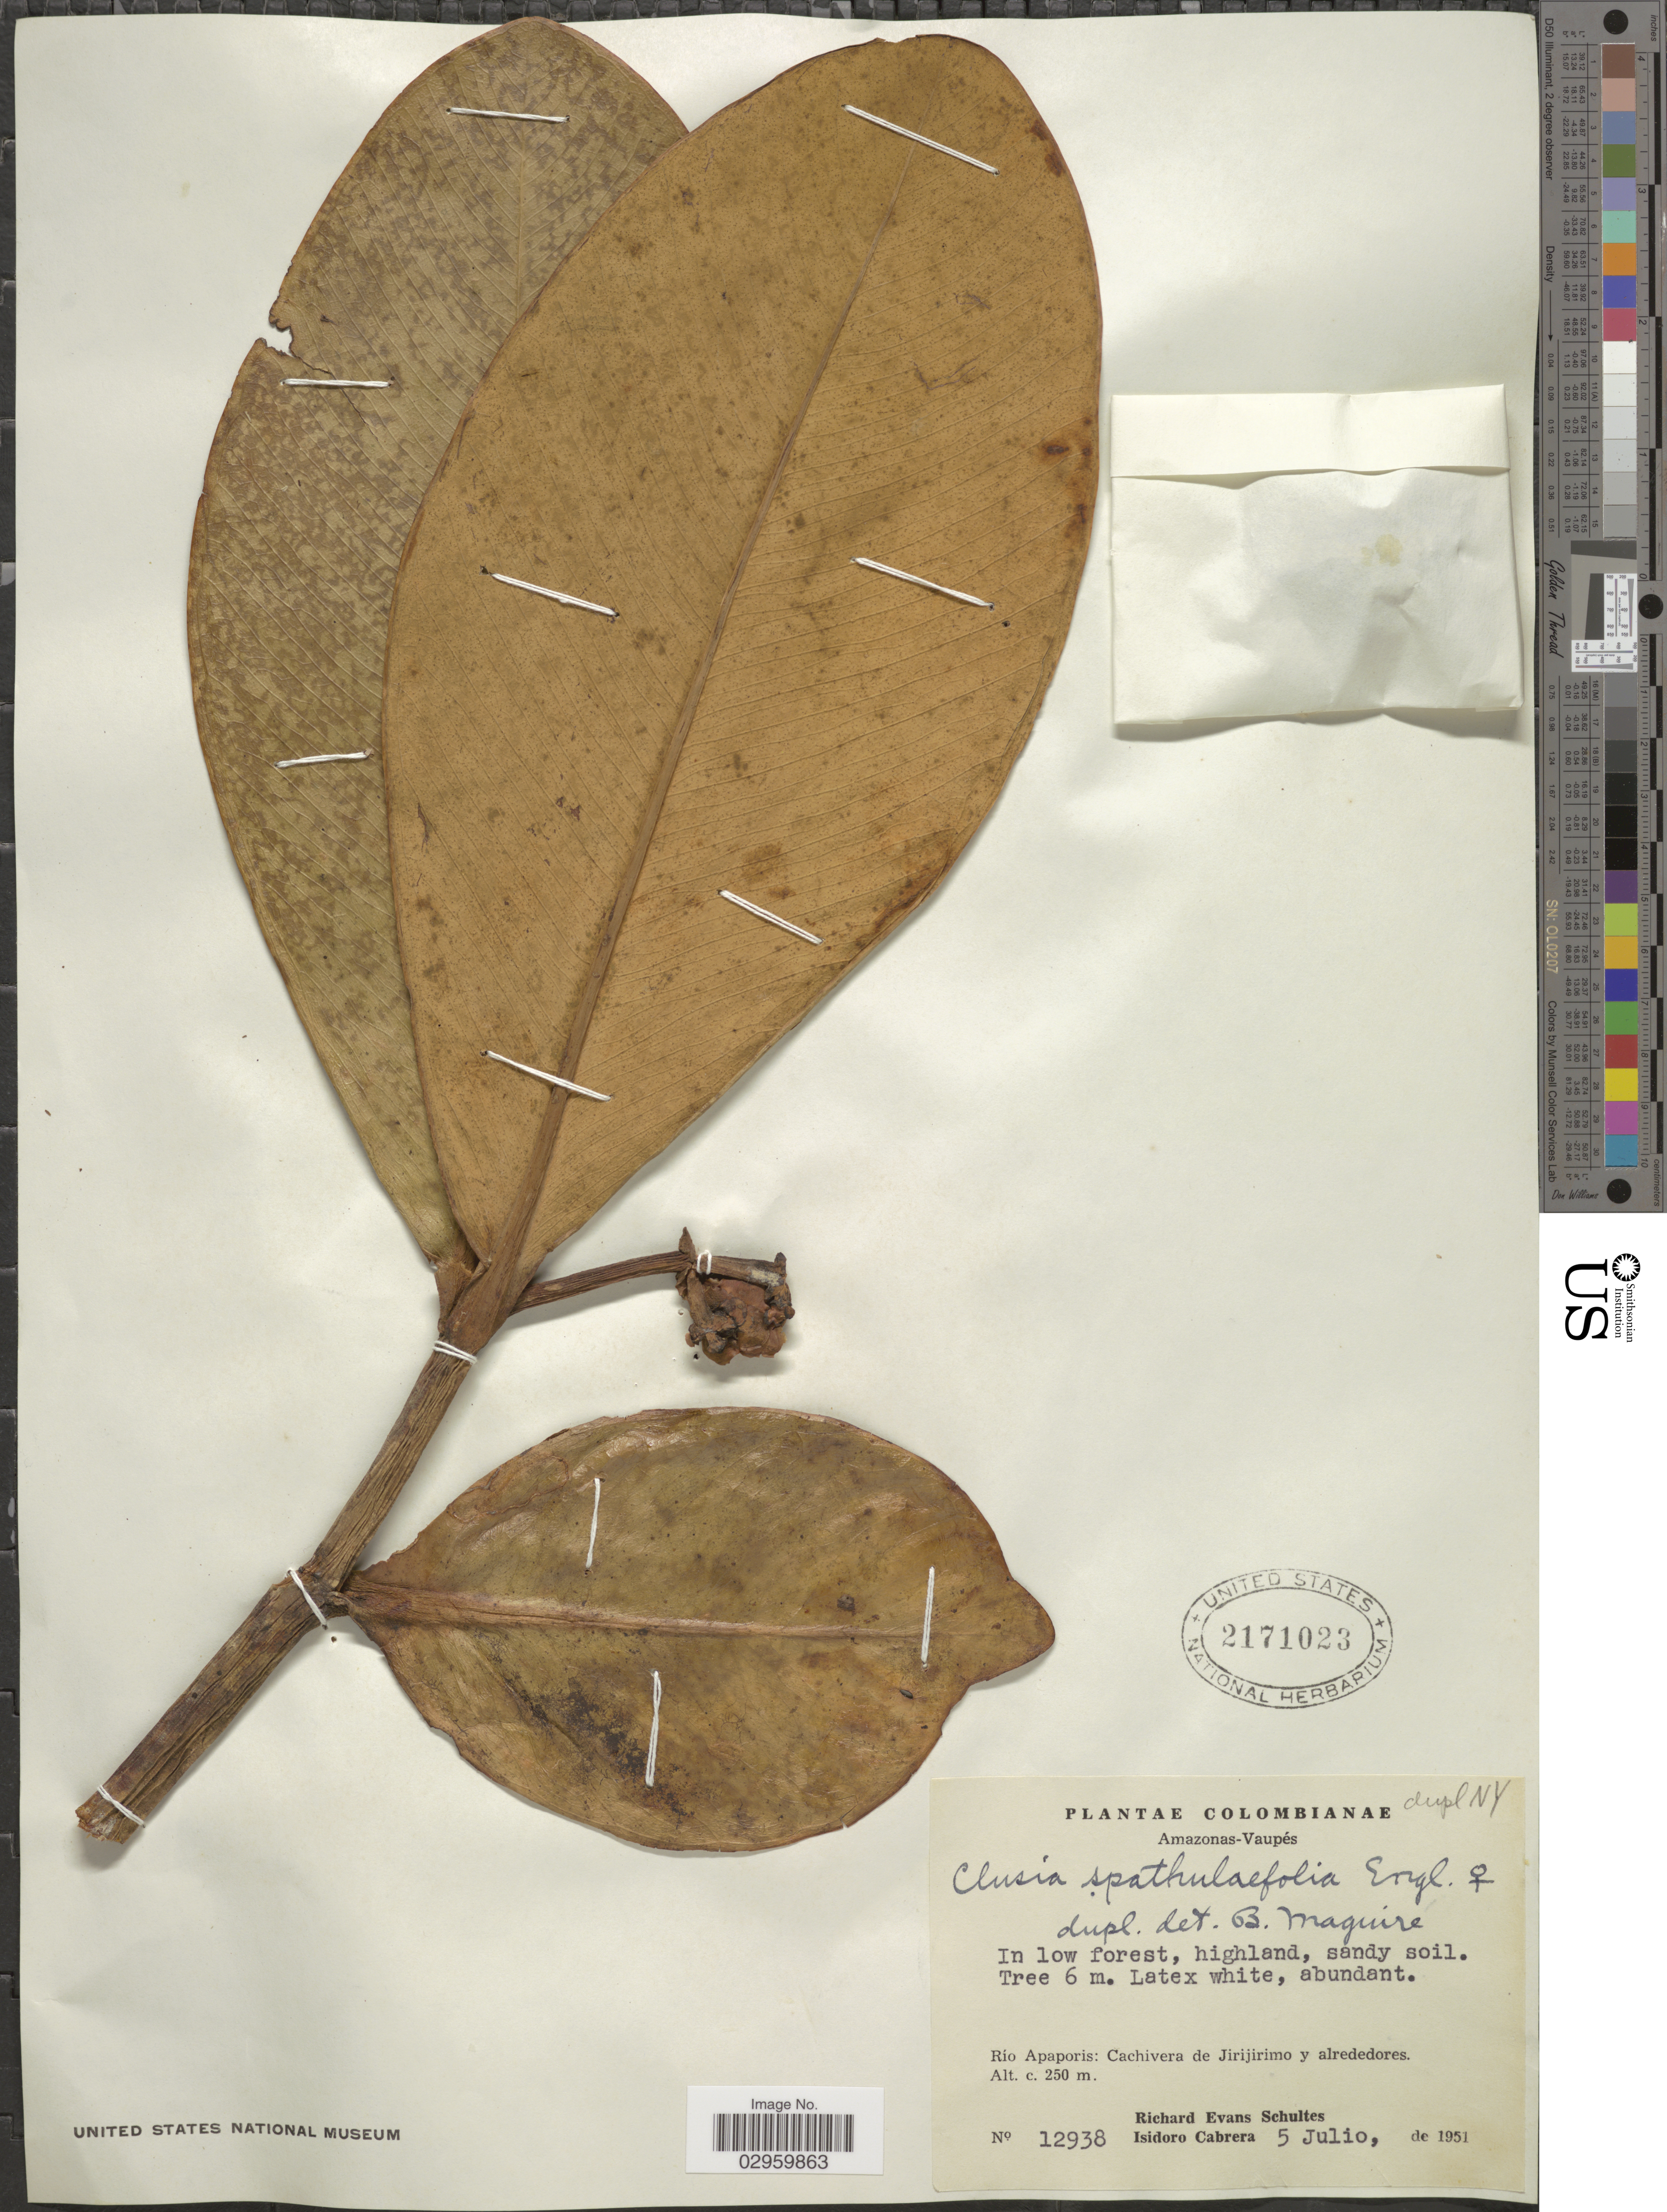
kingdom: Plantae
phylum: Tracheophyta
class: Magnoliopsida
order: Malpighiales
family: Clusiaceae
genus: Clusia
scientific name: Clusia spathulifolia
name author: Engl.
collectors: R. E. Schultes & I. Cabrera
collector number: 12938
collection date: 1951-07-05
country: Colombia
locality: Amazonas-Vaupés, Río Apaporis: Cachivera de Jirijirimo y alrededores.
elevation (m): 250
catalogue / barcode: US 2171023